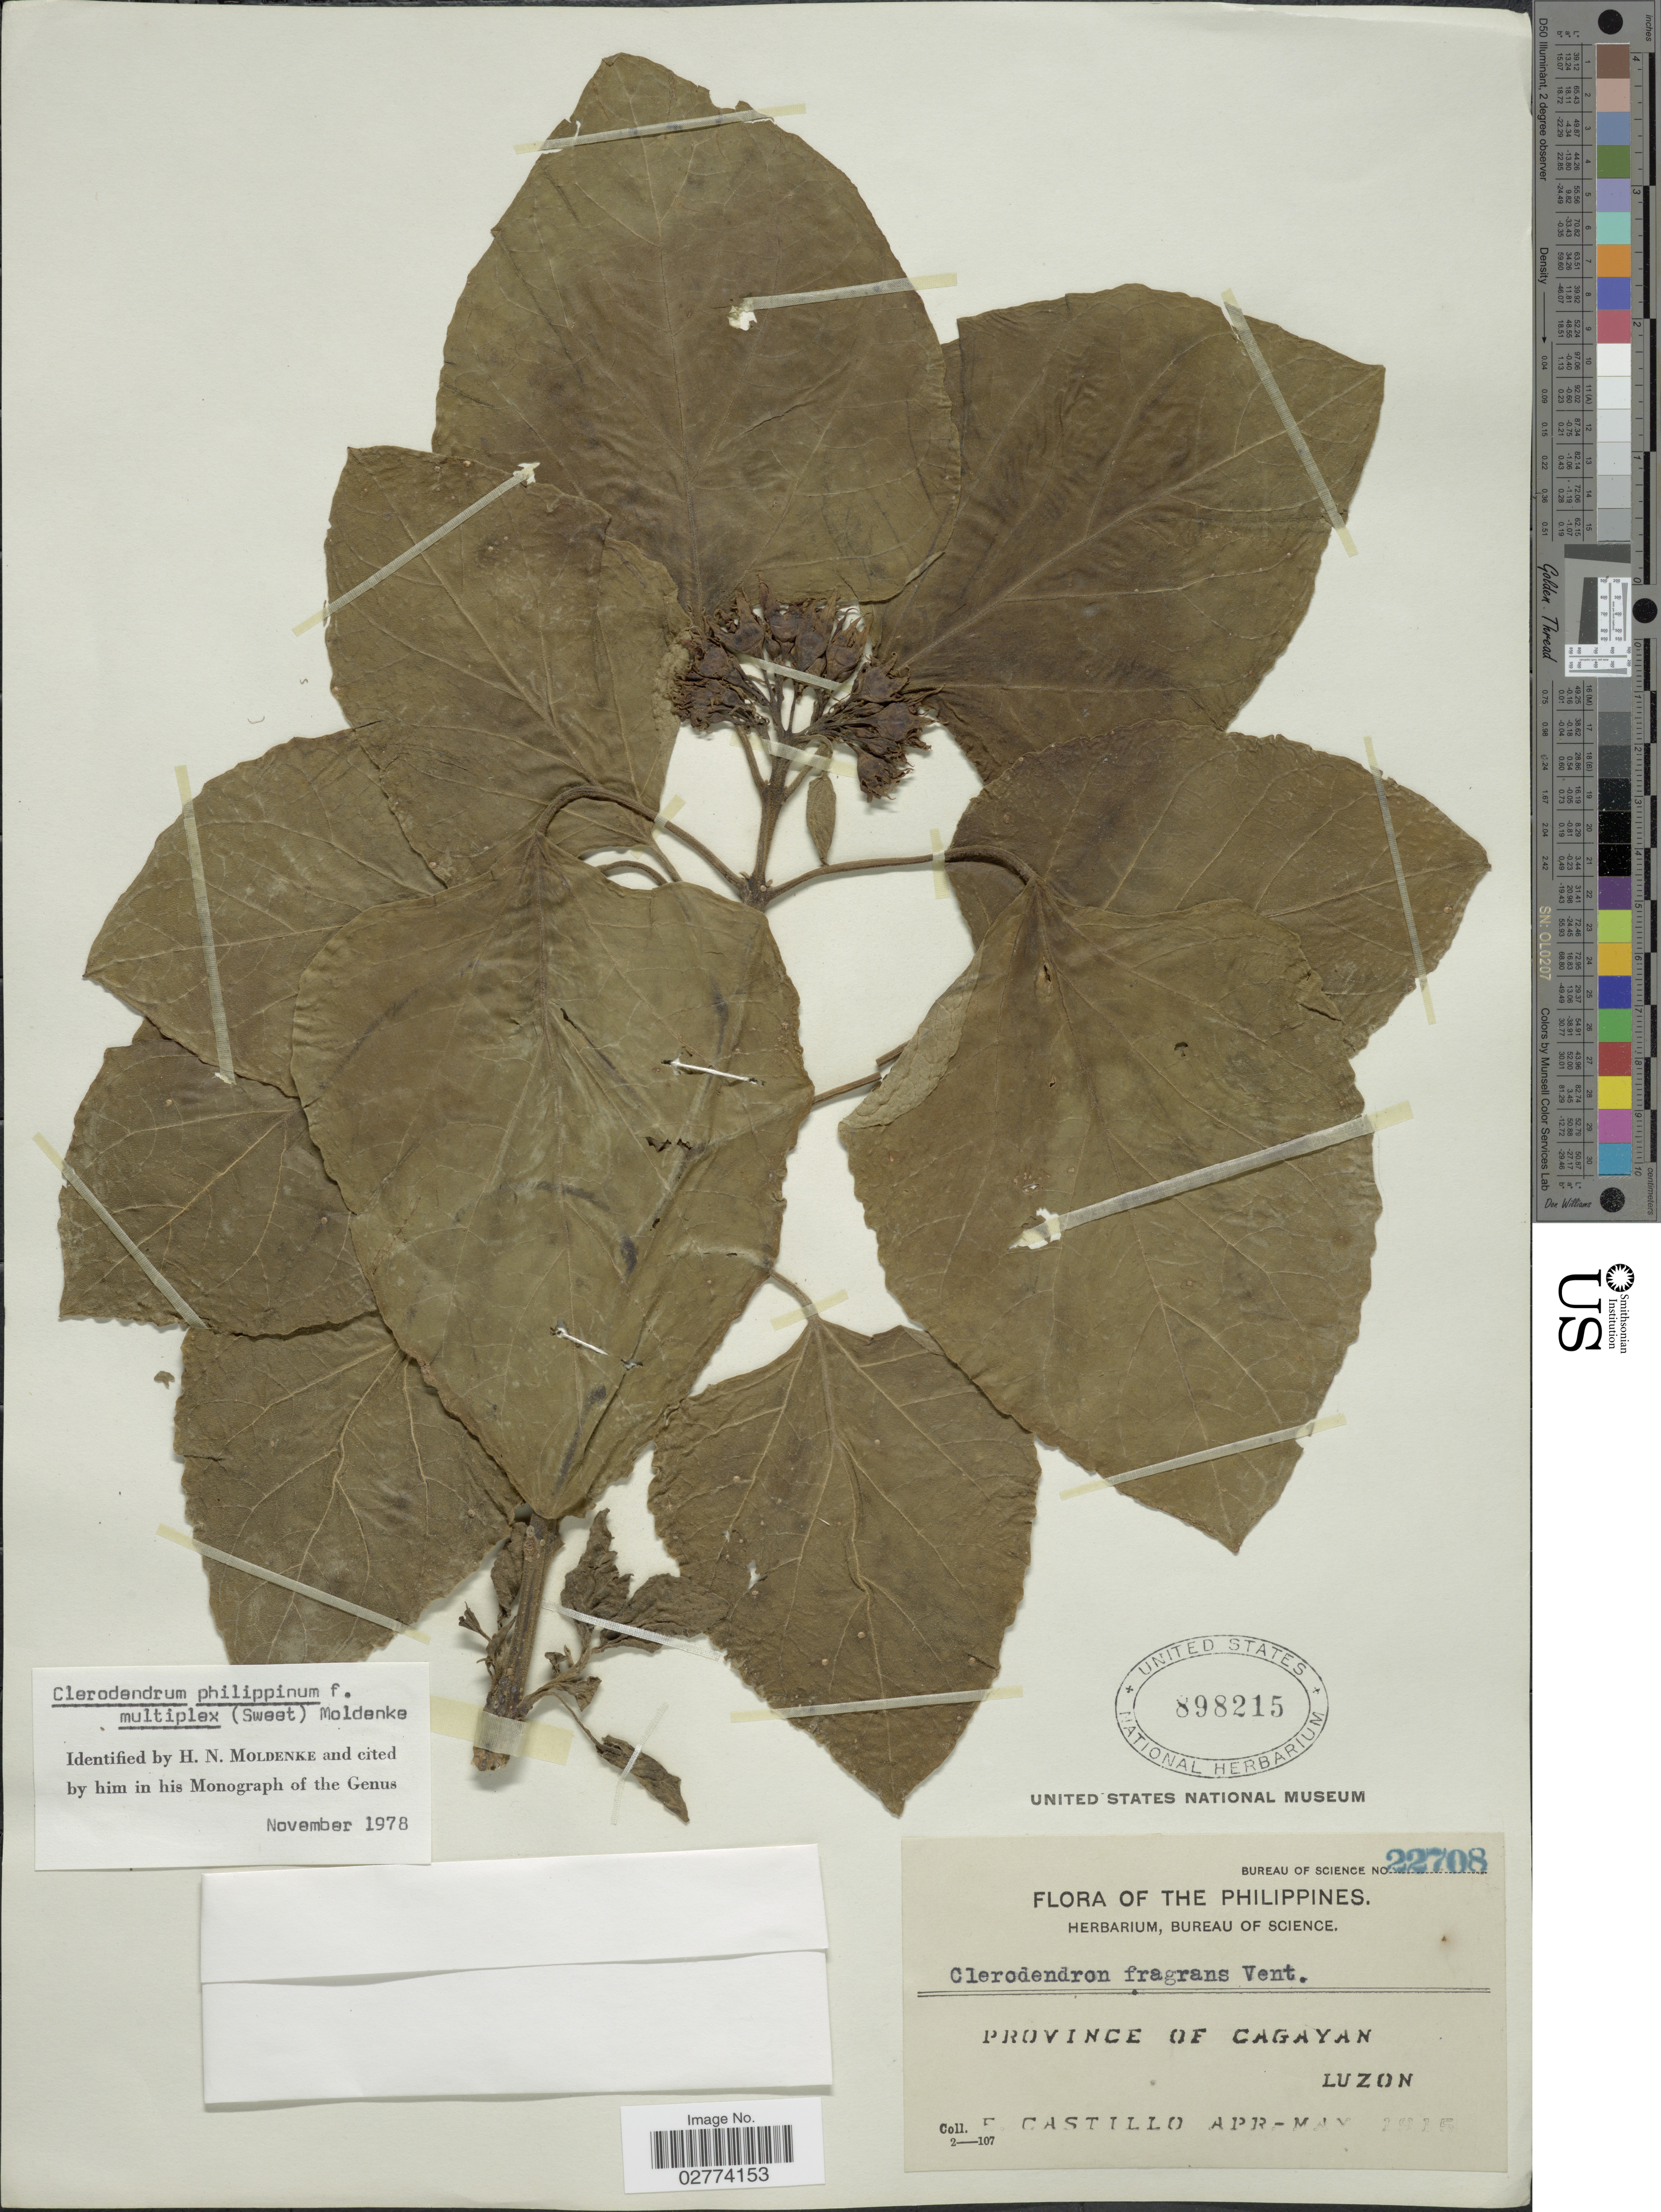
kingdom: Plantae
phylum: Tracheophyta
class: Magnoliopsida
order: Lamiales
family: Lamiaceae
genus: Clerodendrum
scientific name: Clerodendrum philippinum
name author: Schauer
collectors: E. Castillo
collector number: Bureau of Science 22708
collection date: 1915-04/1915-05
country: Philippines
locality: Province of Cagayan, Luzon.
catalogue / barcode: US 898215